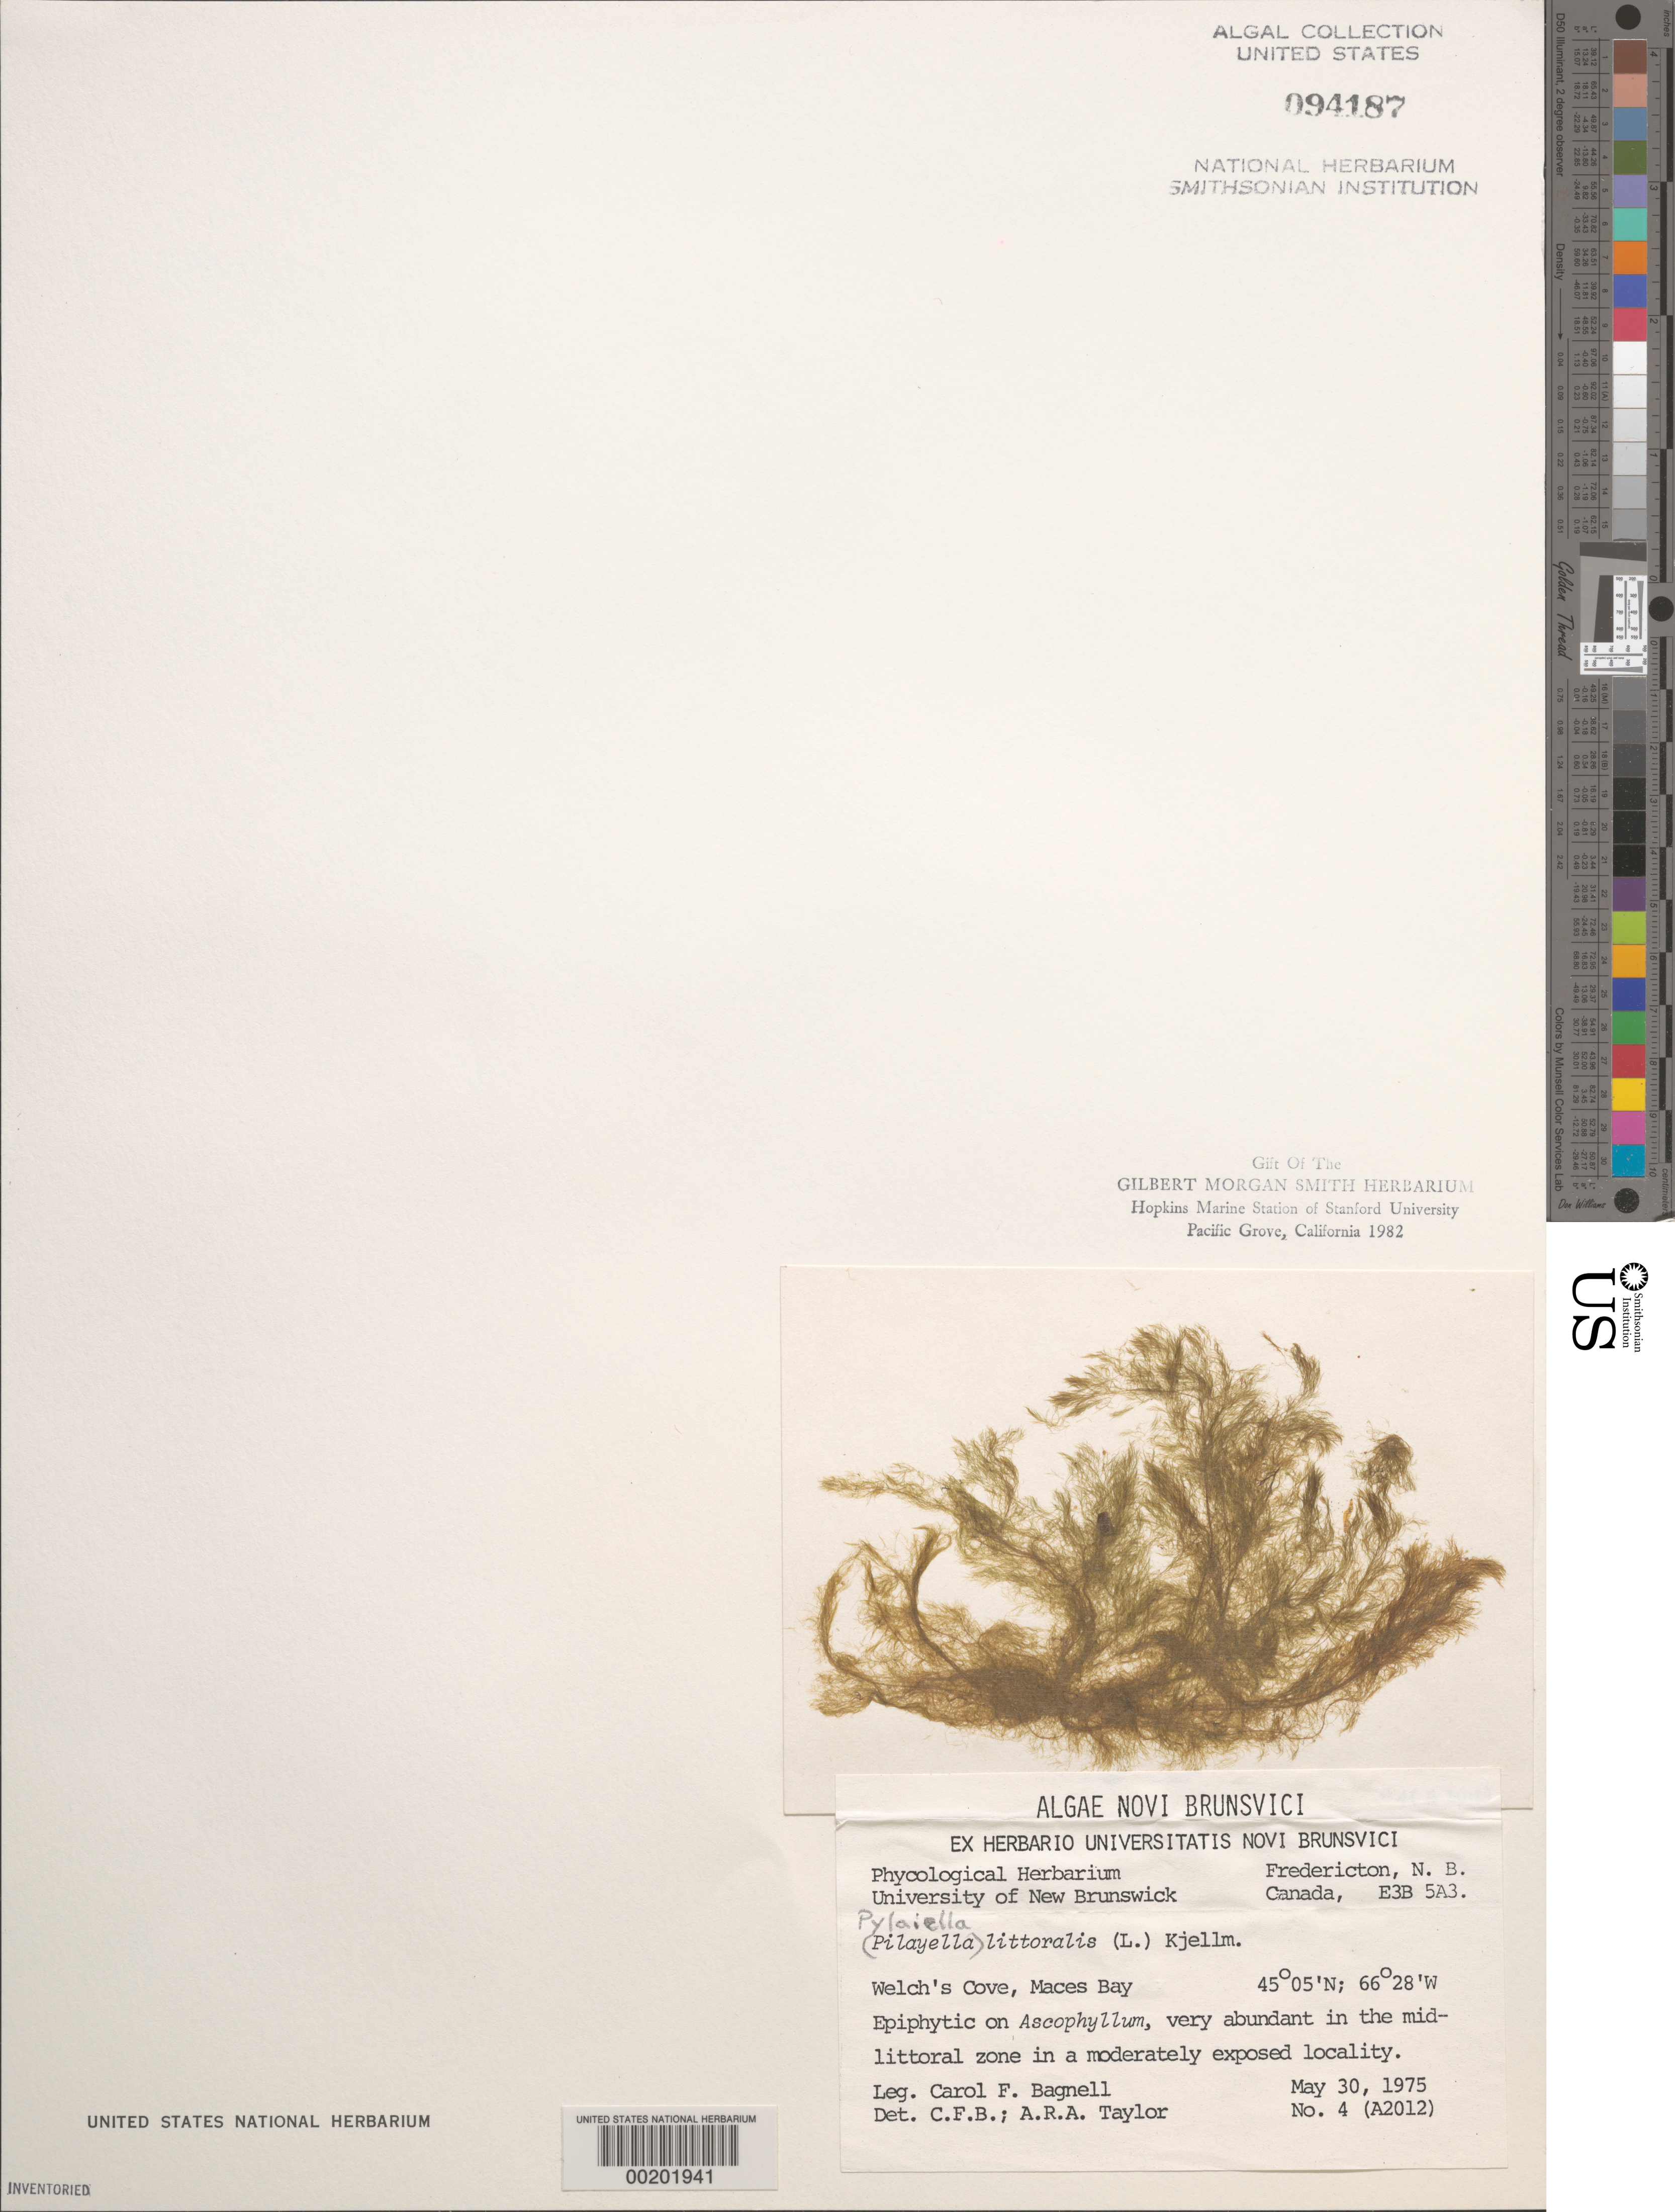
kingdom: Chromista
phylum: Ochrophyta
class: Phaeophyceae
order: Ectocarpales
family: Acinetosporaceae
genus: Pylaiella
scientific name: Pylaiella litoralis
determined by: Bagnell, C. F.; Taylor, A. R.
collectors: C. Bagnell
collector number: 4 & A2012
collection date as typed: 30 May 1975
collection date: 1975-05-30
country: Canada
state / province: New Brunswick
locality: Welch's cove, maces bay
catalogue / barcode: US 94187